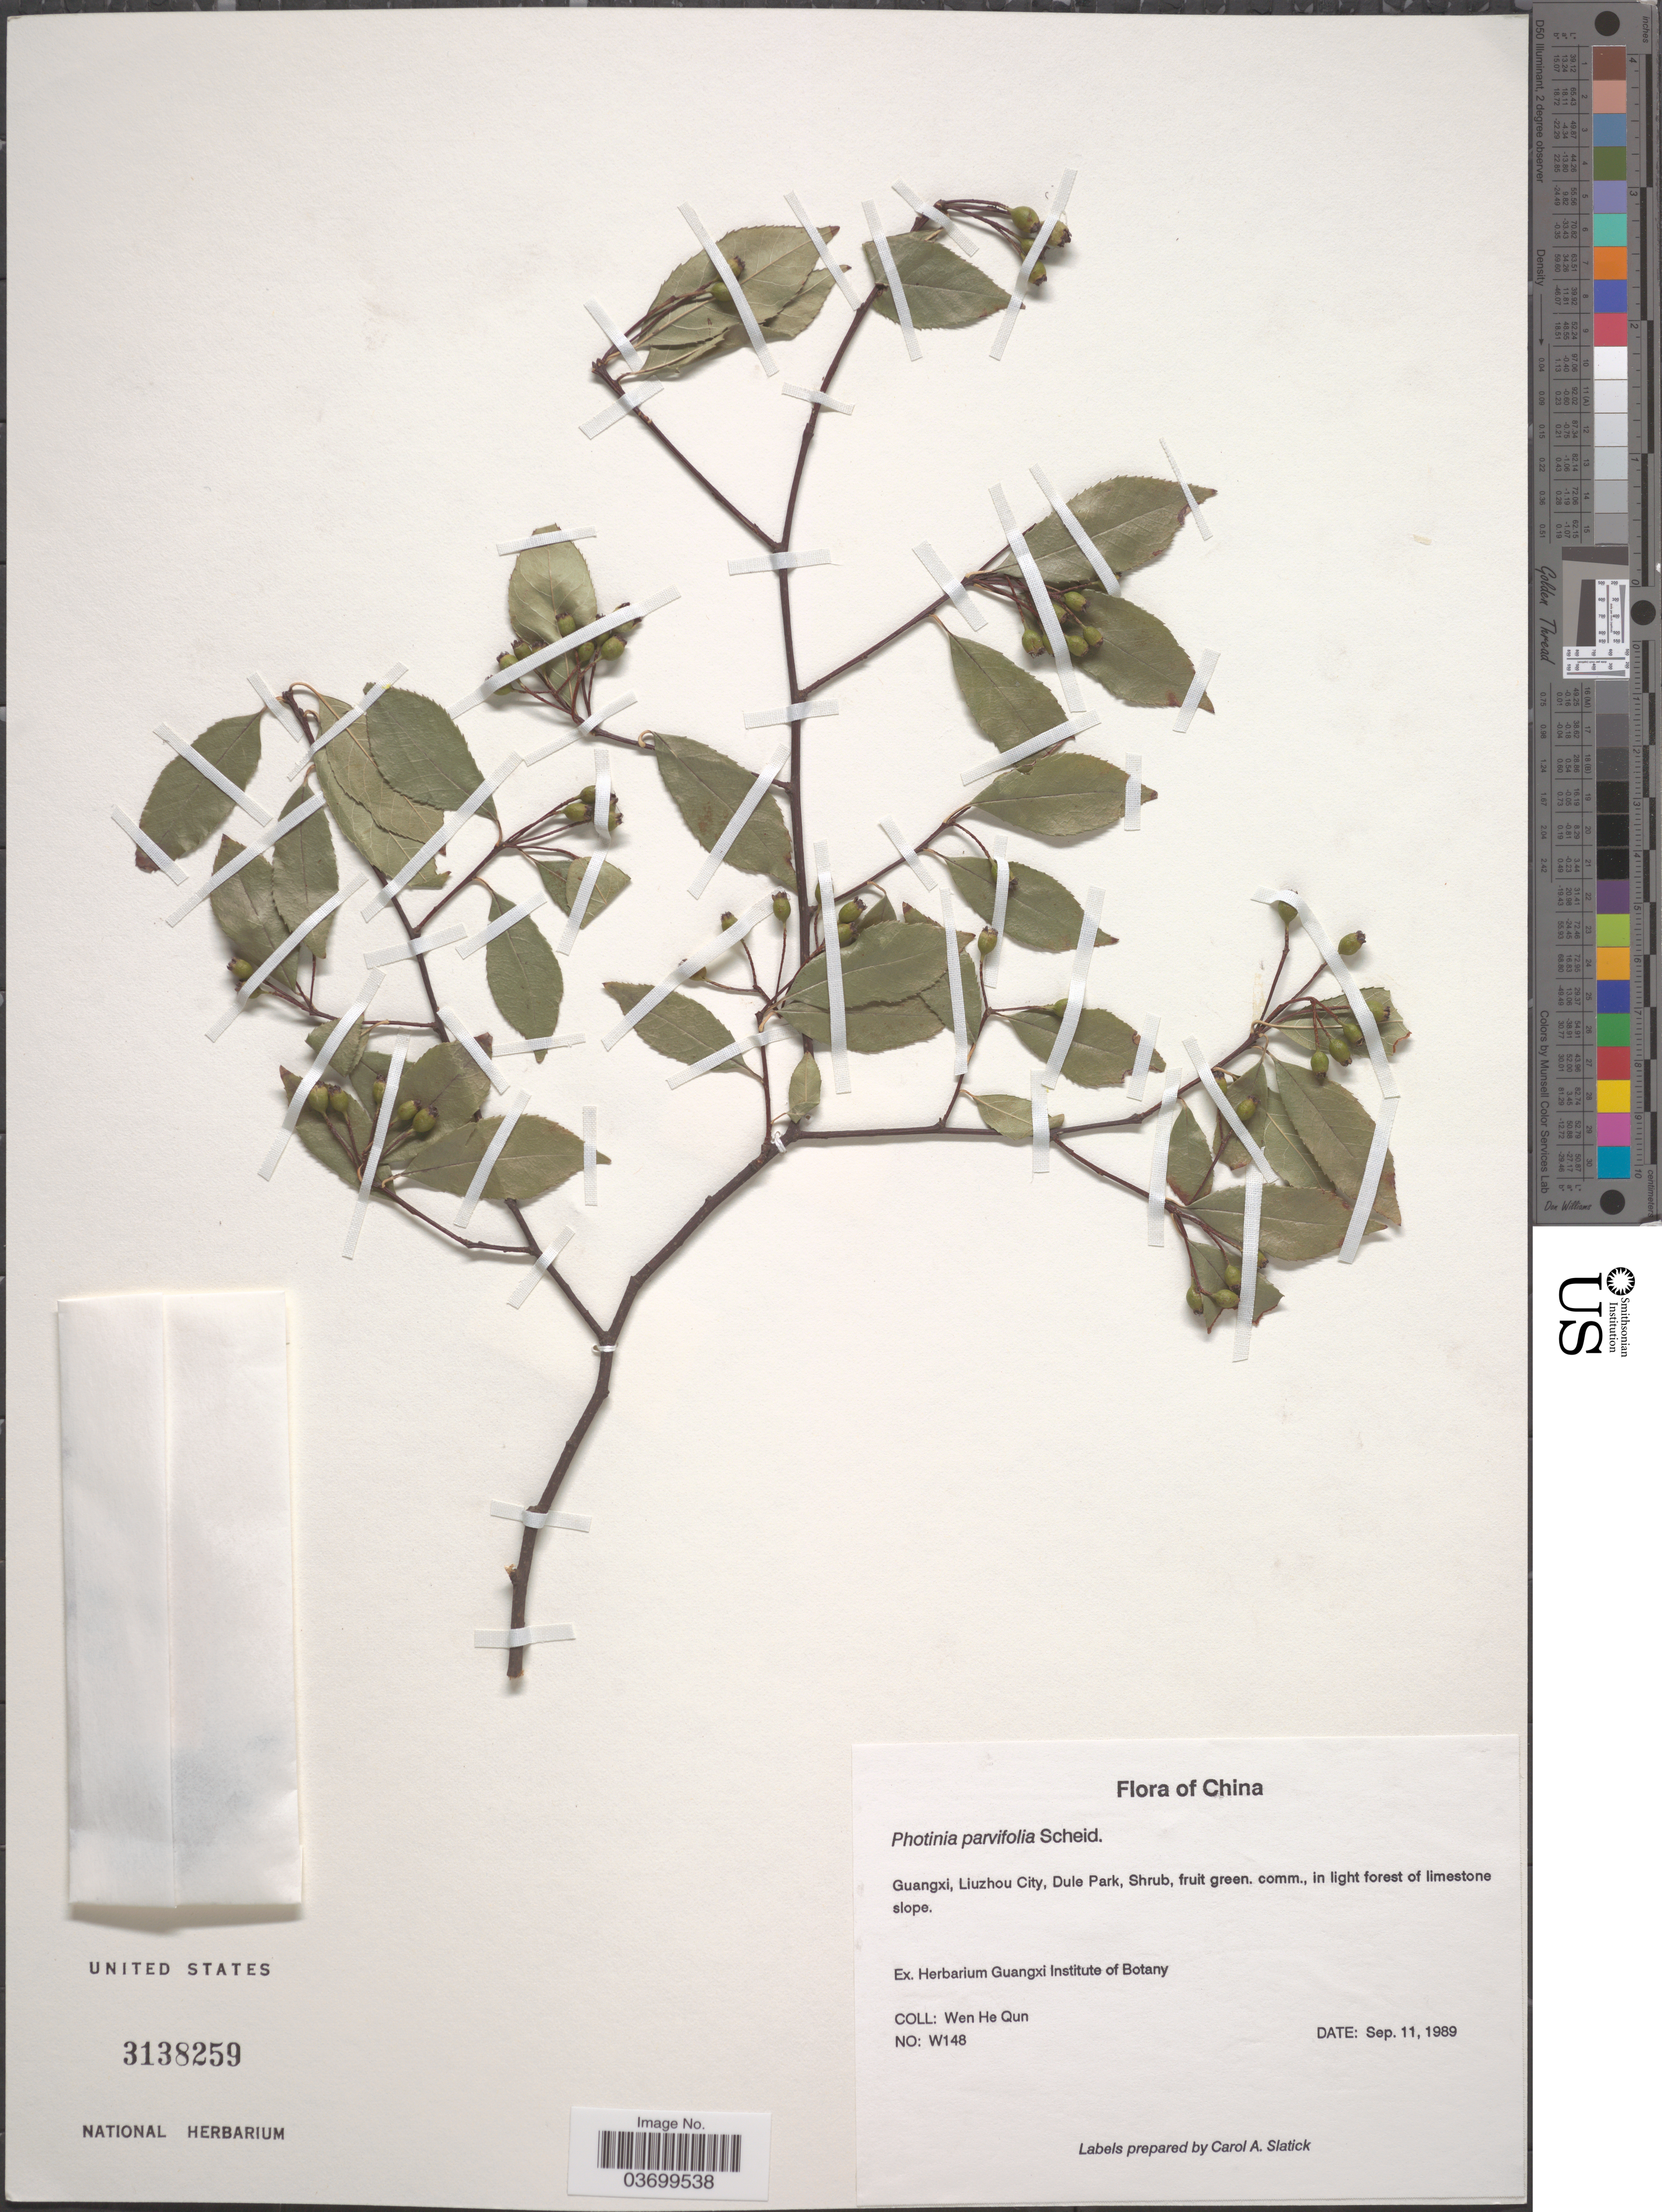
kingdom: Plantae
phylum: Tracheophyta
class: Magnoliopsida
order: Rosales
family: Rosaceae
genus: Photinia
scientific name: Photinia parvifolia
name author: (E. Pritz.) C.K. Schneid.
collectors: H. Wen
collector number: W148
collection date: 1989-09-11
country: China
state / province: Guangxi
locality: Liuzhou City, Dule Park.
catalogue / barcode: US 3138259